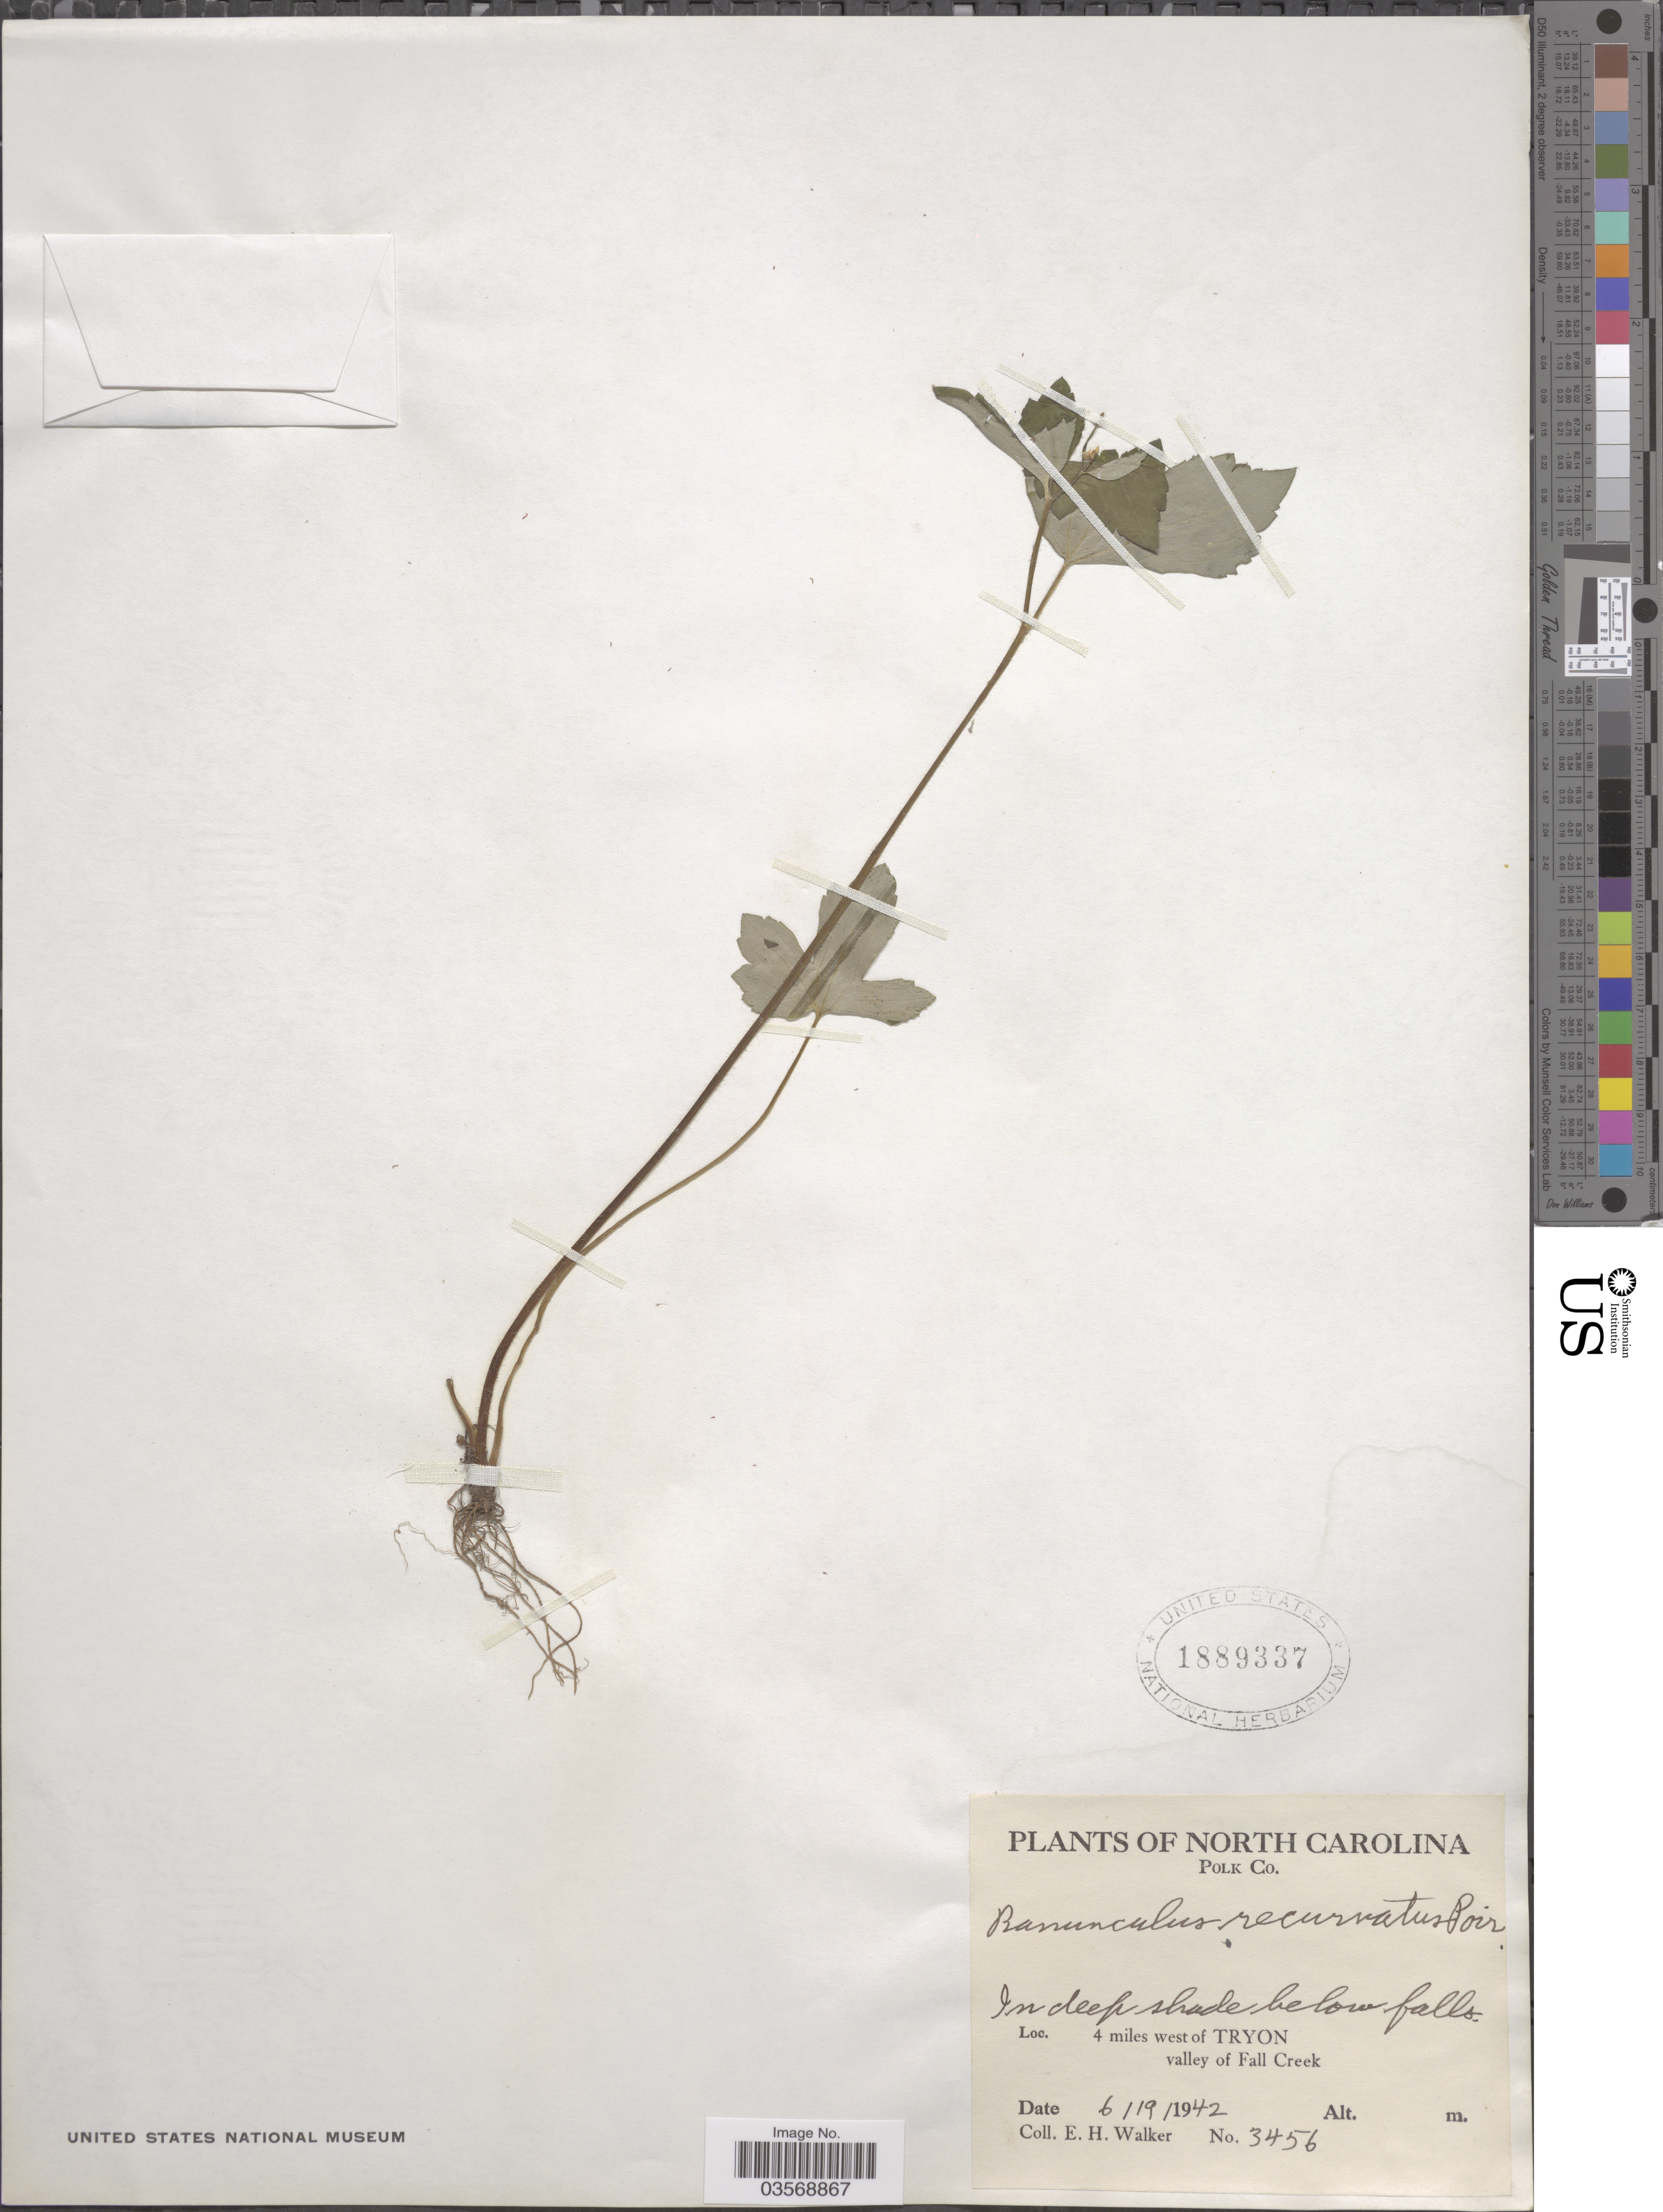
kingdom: Plantae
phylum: Tracheophyta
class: Magnoliopsida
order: Ranunculales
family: Ranunculaceae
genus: Ranunculus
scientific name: Ranunculus recurvatus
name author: Poir.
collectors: E. H. Walker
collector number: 3456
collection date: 1942-06-19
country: United States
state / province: North Carolina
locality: Polk Co. 4 miles west of Tryon valley of Fall Creek.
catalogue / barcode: US 1889337